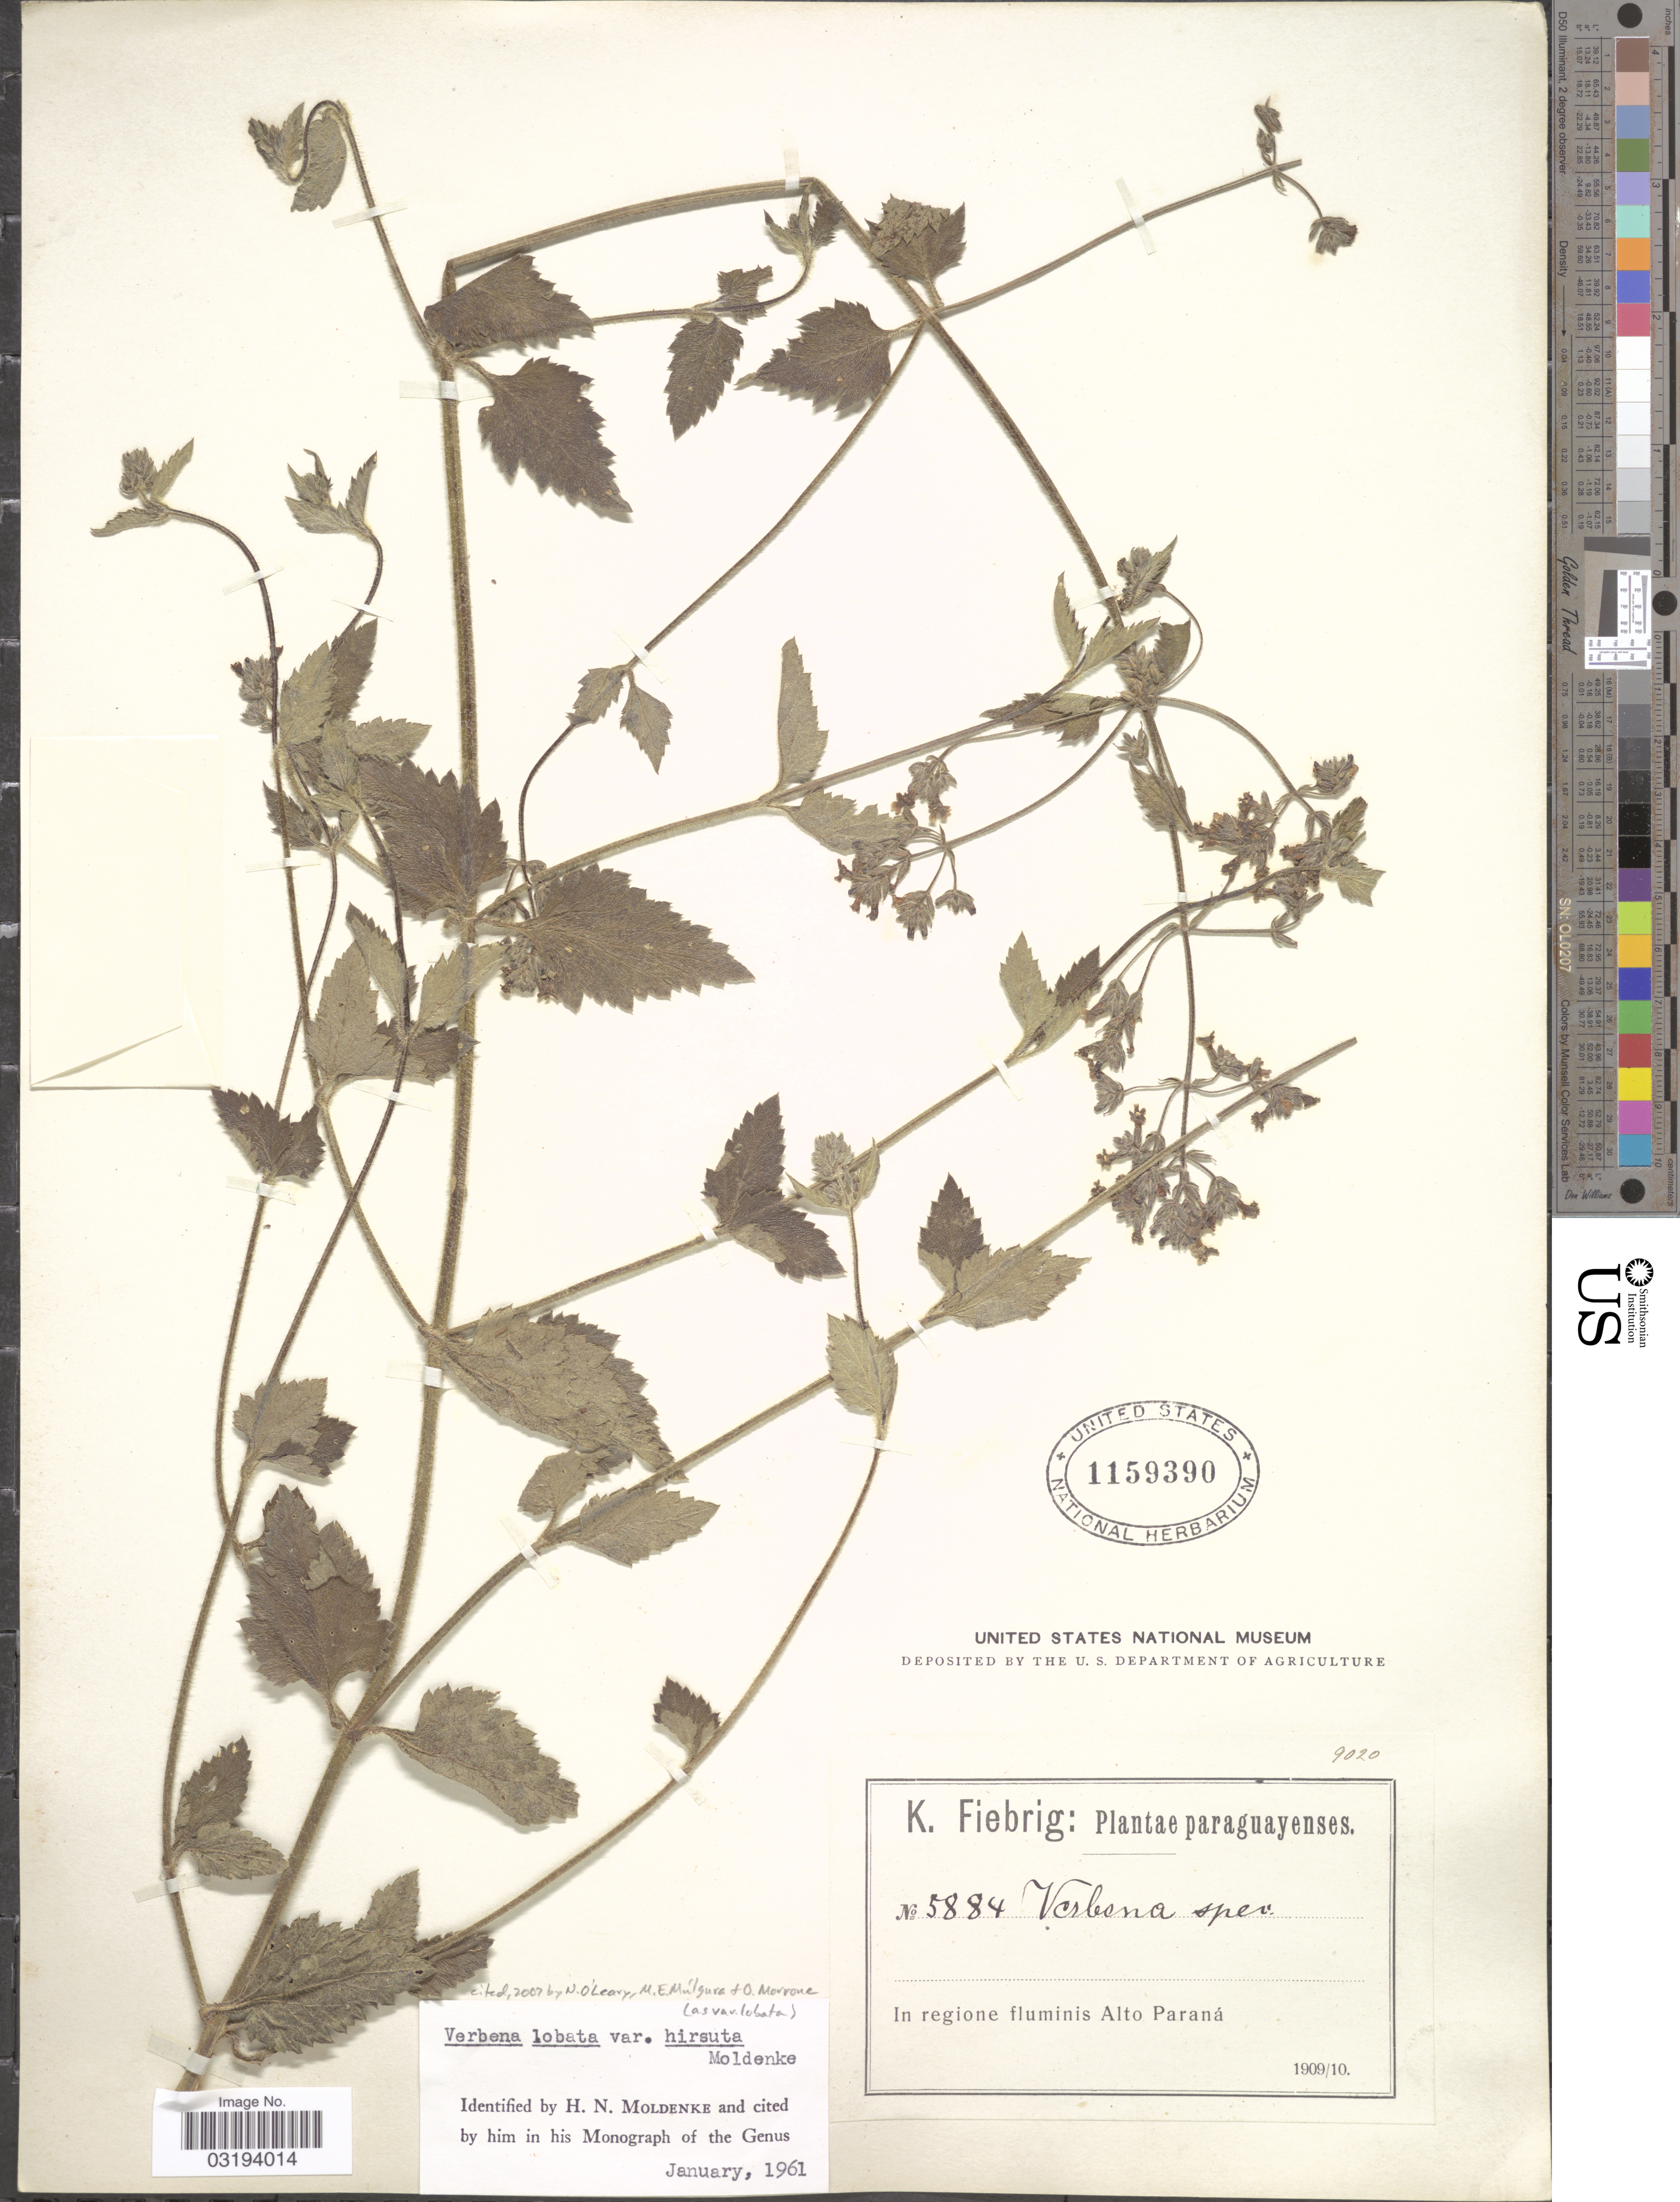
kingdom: Plantae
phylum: Tracheophyta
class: Magnoliopsida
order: Lamiales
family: Verbenaceae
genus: Verbena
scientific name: Verbena lobata var. lobata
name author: Vell.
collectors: K. Fiebrig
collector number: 5884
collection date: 1909/1910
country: Paraguay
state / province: Alto Parana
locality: In regione fluminis Alto Paraná.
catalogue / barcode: US 1159390